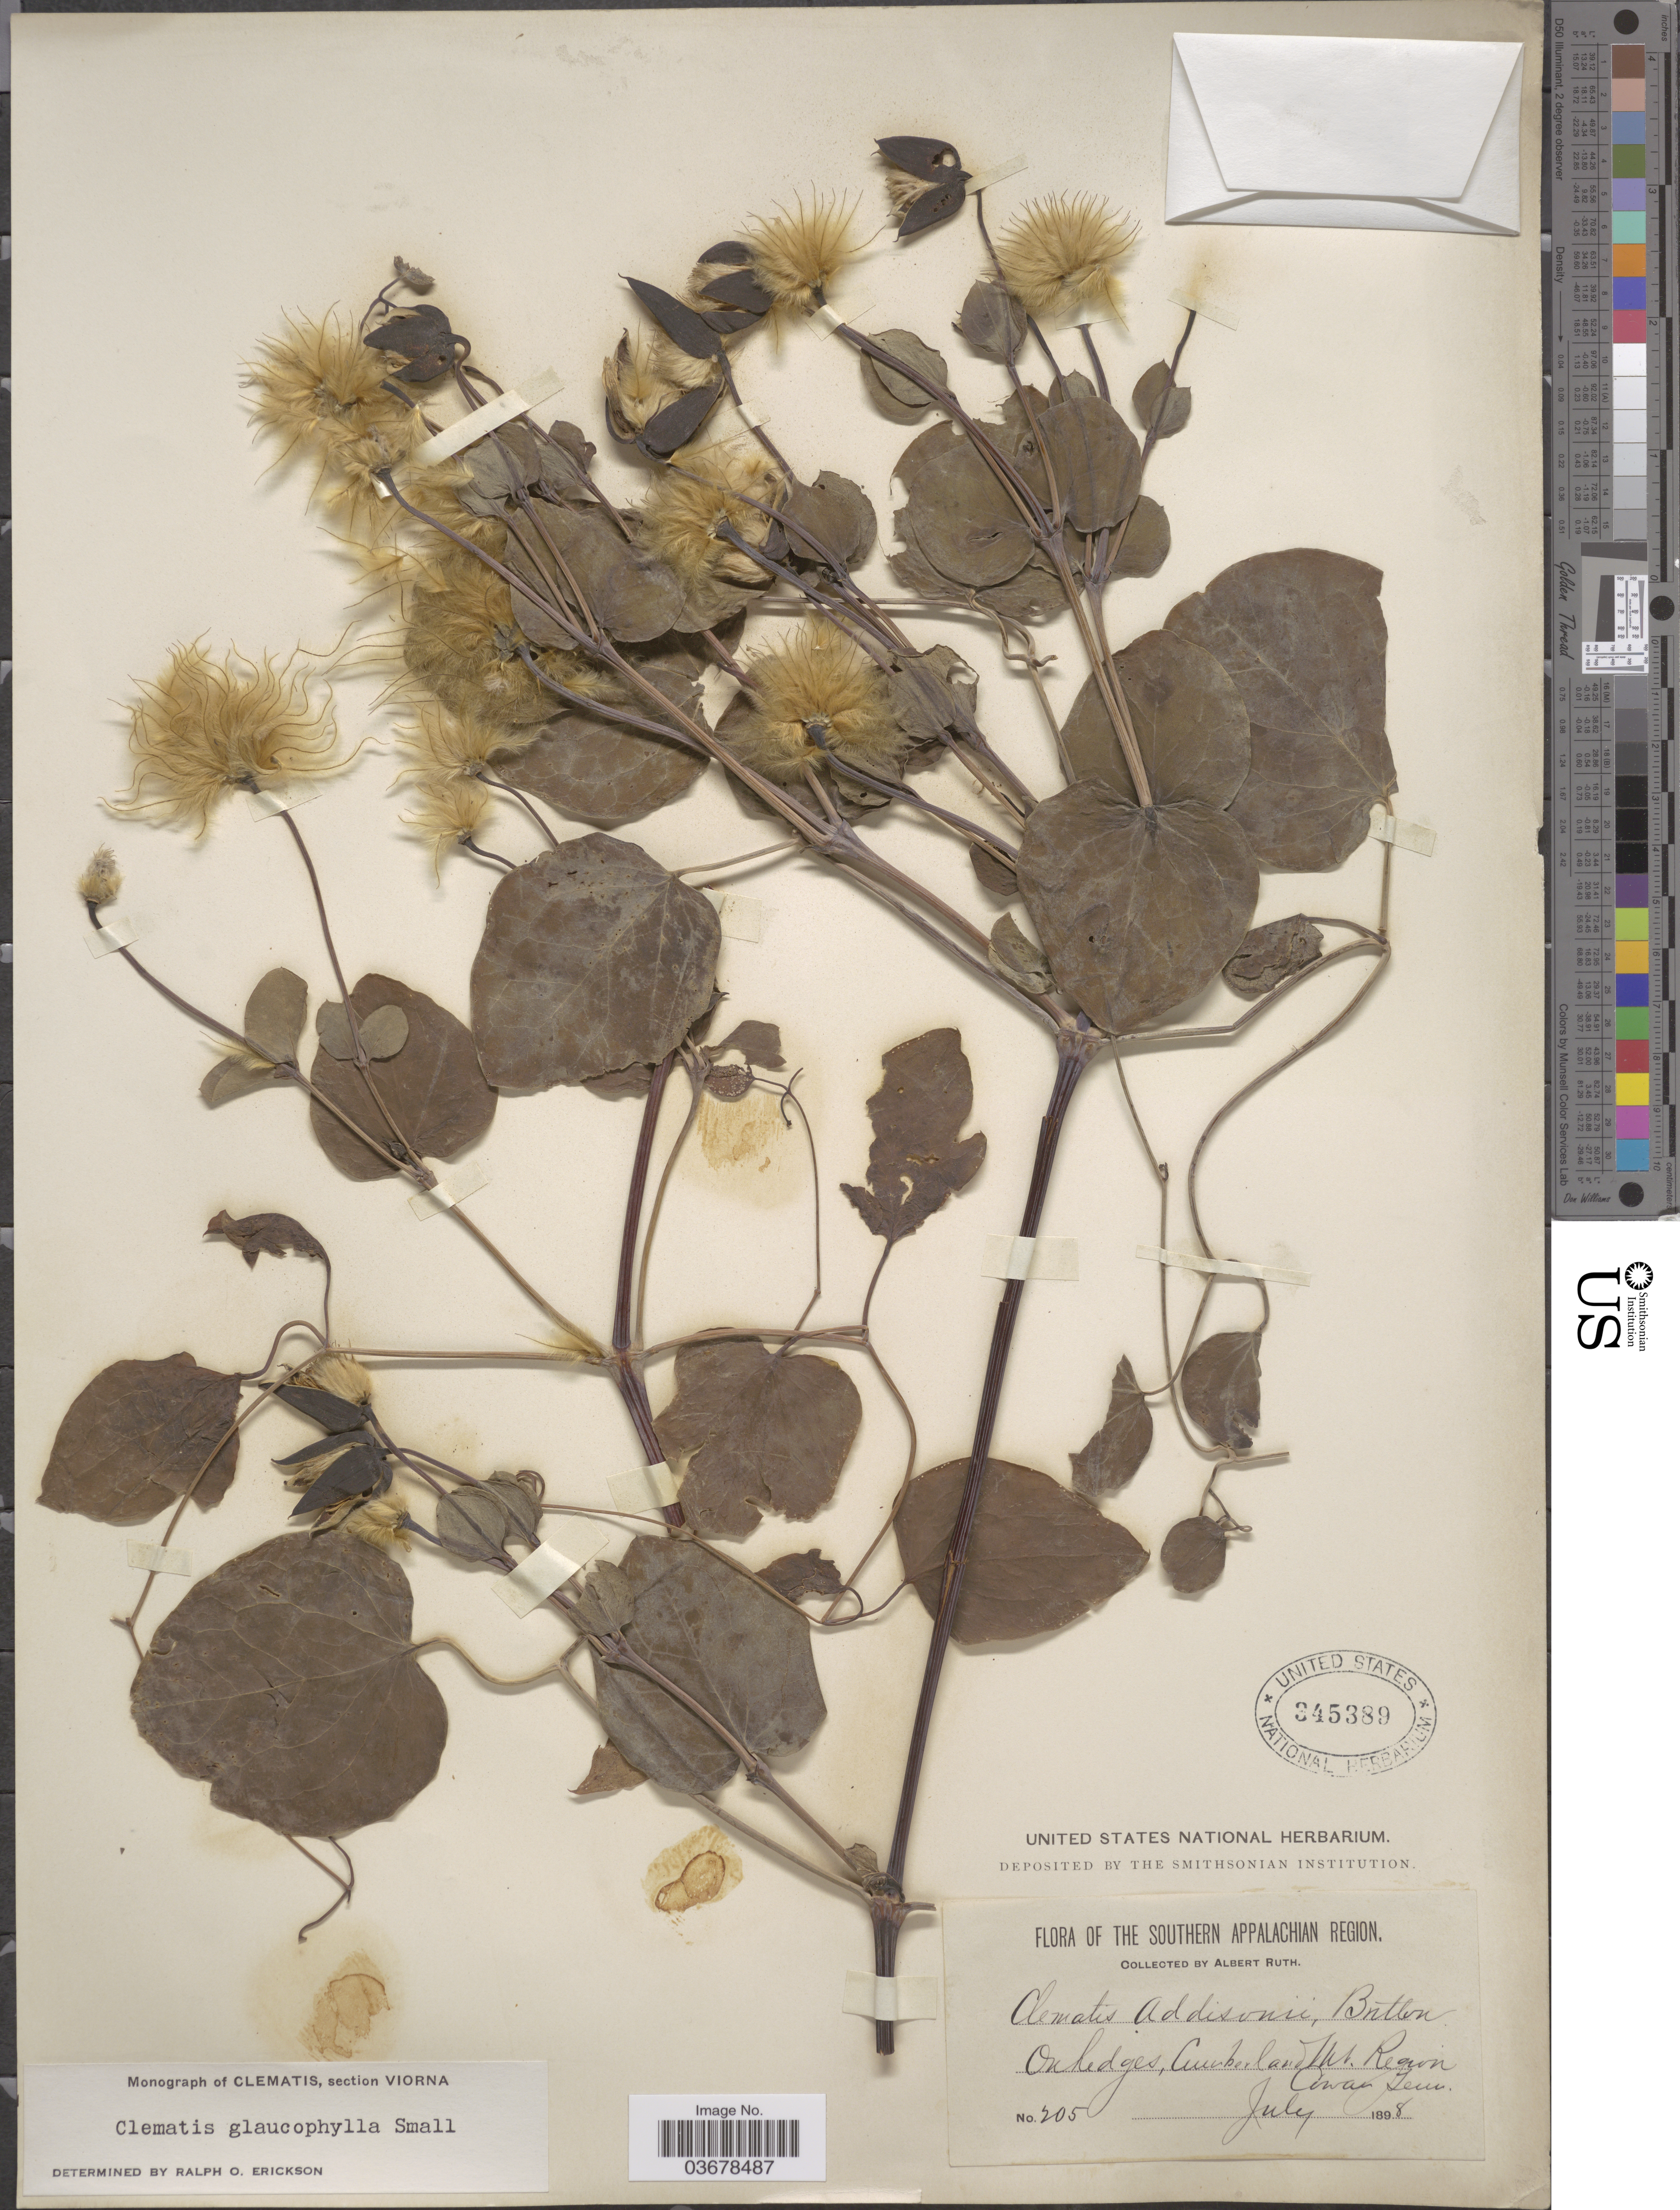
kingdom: Plantae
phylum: Tracheophyta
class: Magnoliopsida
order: Ranunculales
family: Ranunculaceae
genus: Clematis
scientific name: Clematis viorna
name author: L.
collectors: A. Ruth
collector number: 205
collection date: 1898-07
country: United States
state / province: Tennessee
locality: The Southern Appalachian Region. On hedges, Cumberland Mt. Region Cowan.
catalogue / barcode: US 345389